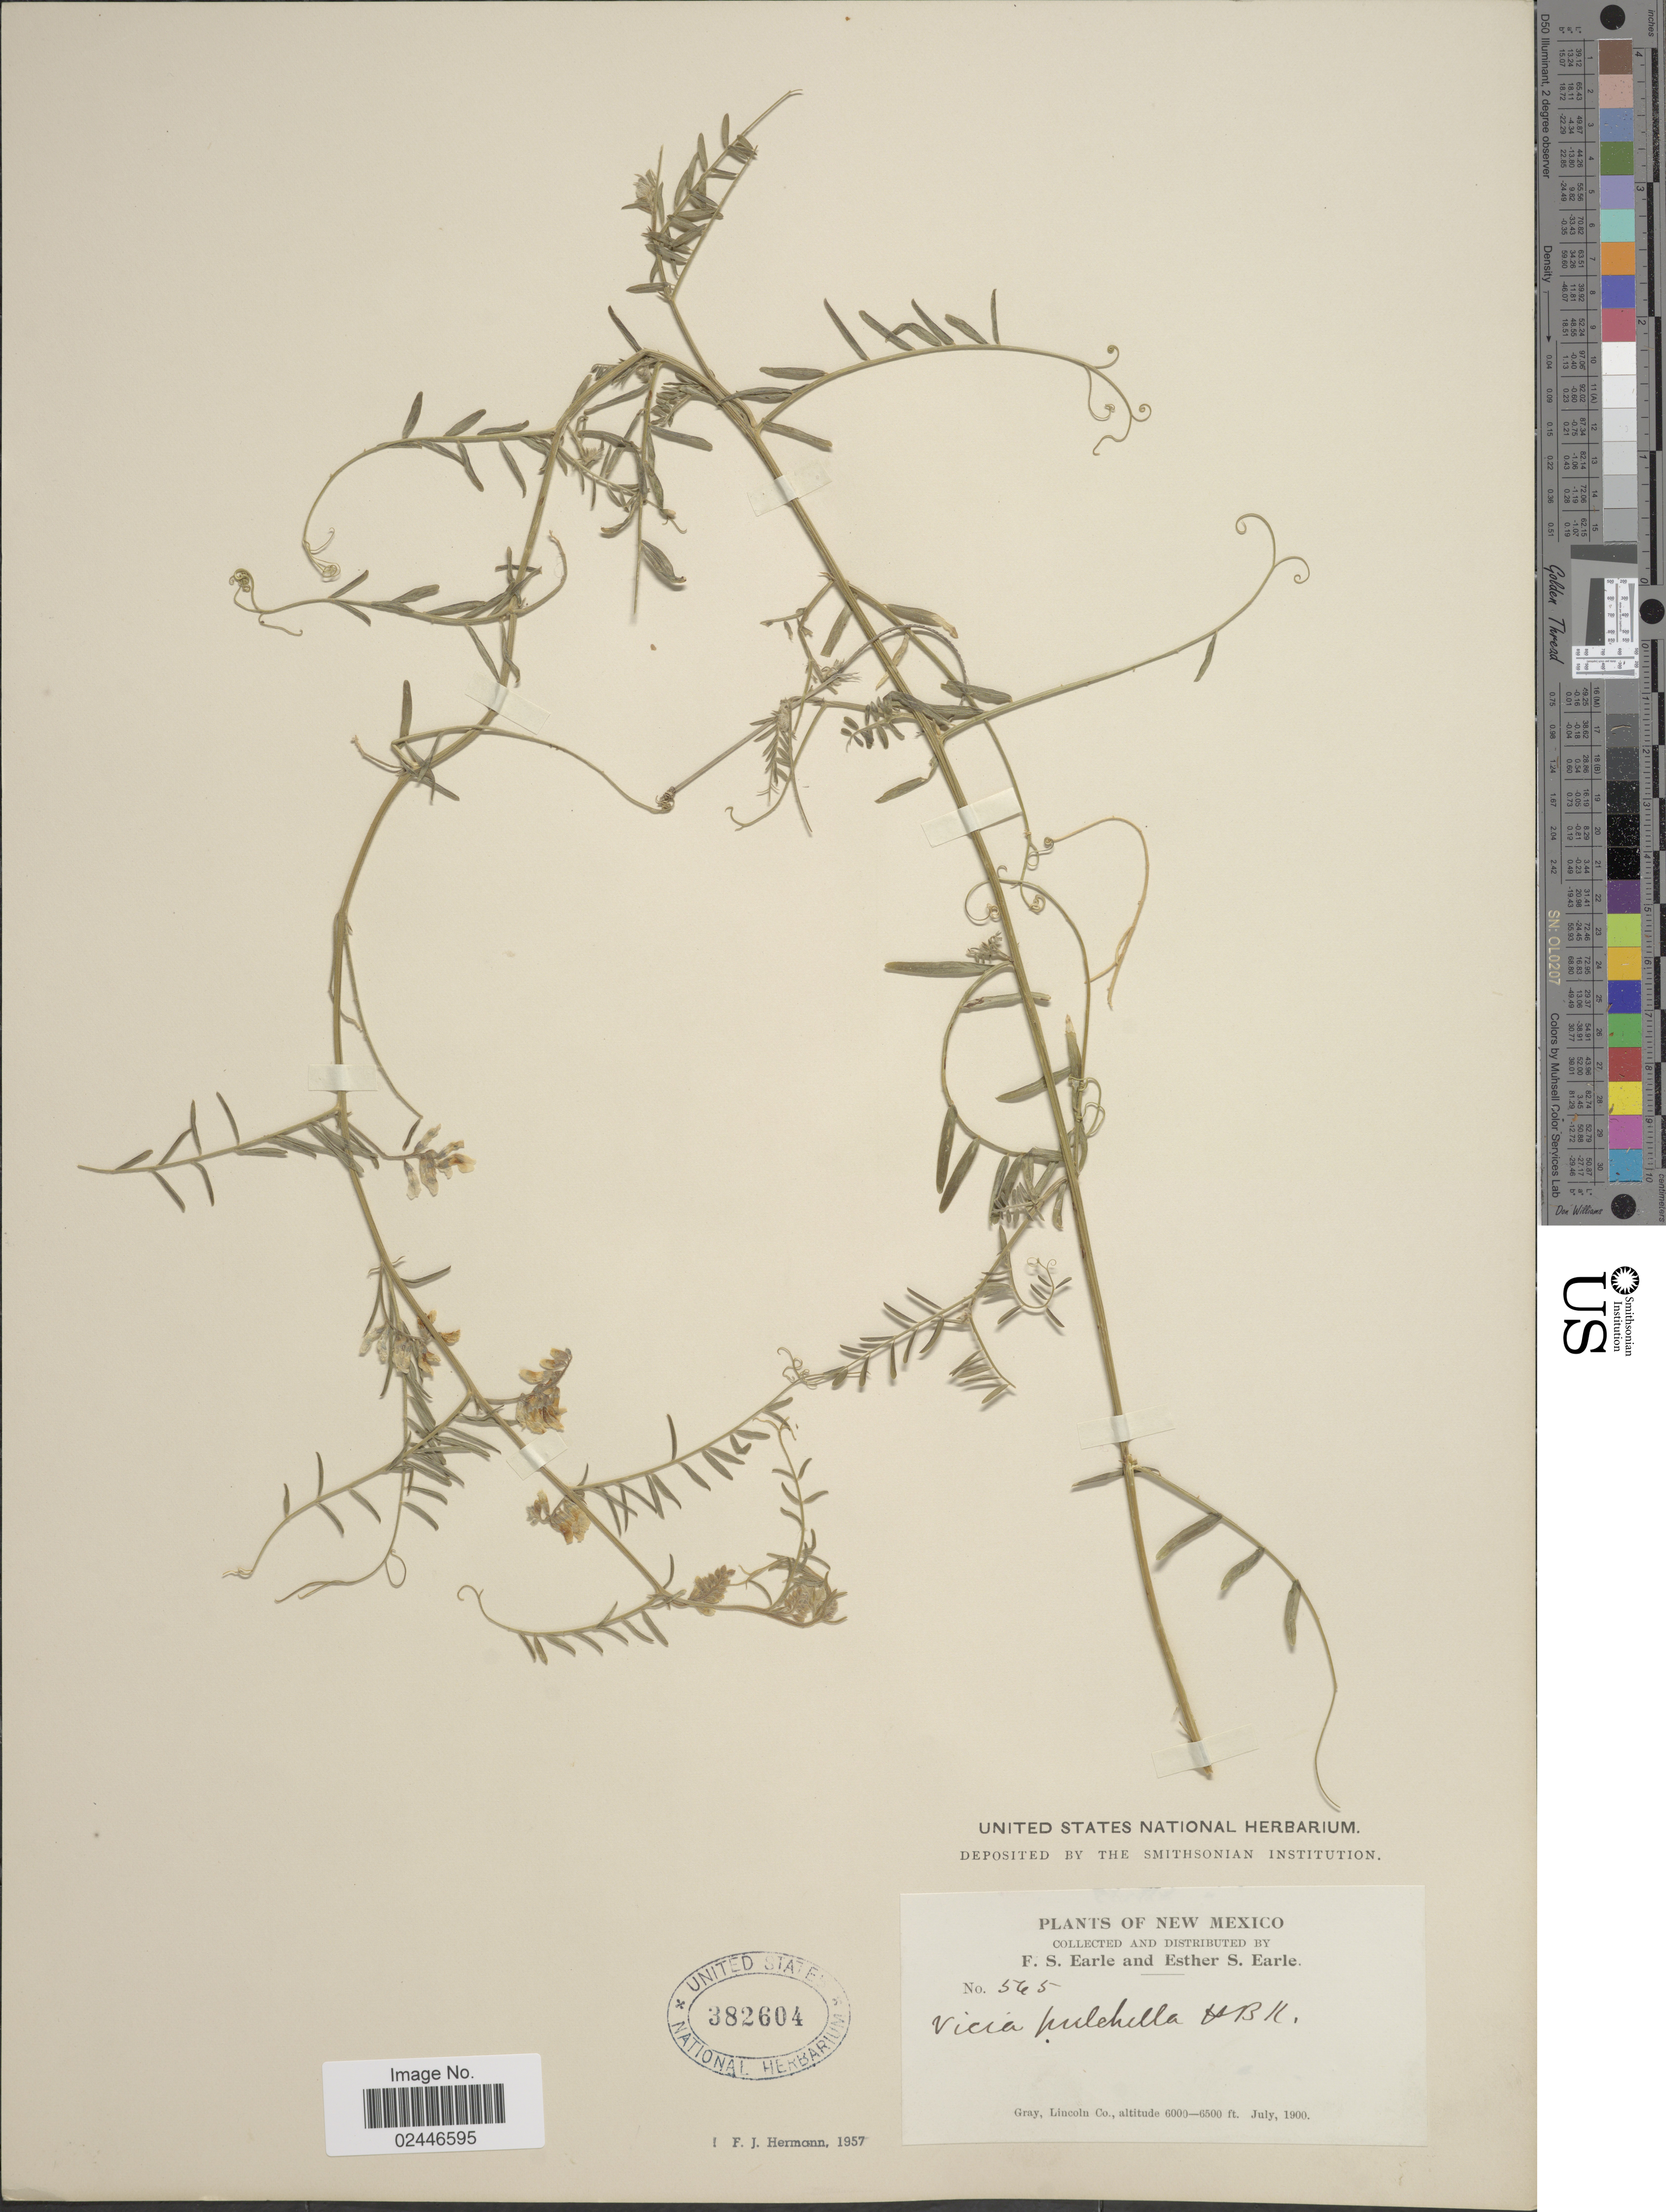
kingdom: Plantae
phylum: Tracheophyta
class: Magnoliopsida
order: Fabales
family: Fabaceae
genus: Vicia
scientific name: Vicia pulchella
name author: Kunth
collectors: F. S. Earle & E. S. Earle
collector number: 565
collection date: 1900-07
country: United States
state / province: New Mexico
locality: Gray, Lincoln Co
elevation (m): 1829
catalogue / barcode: US 382604